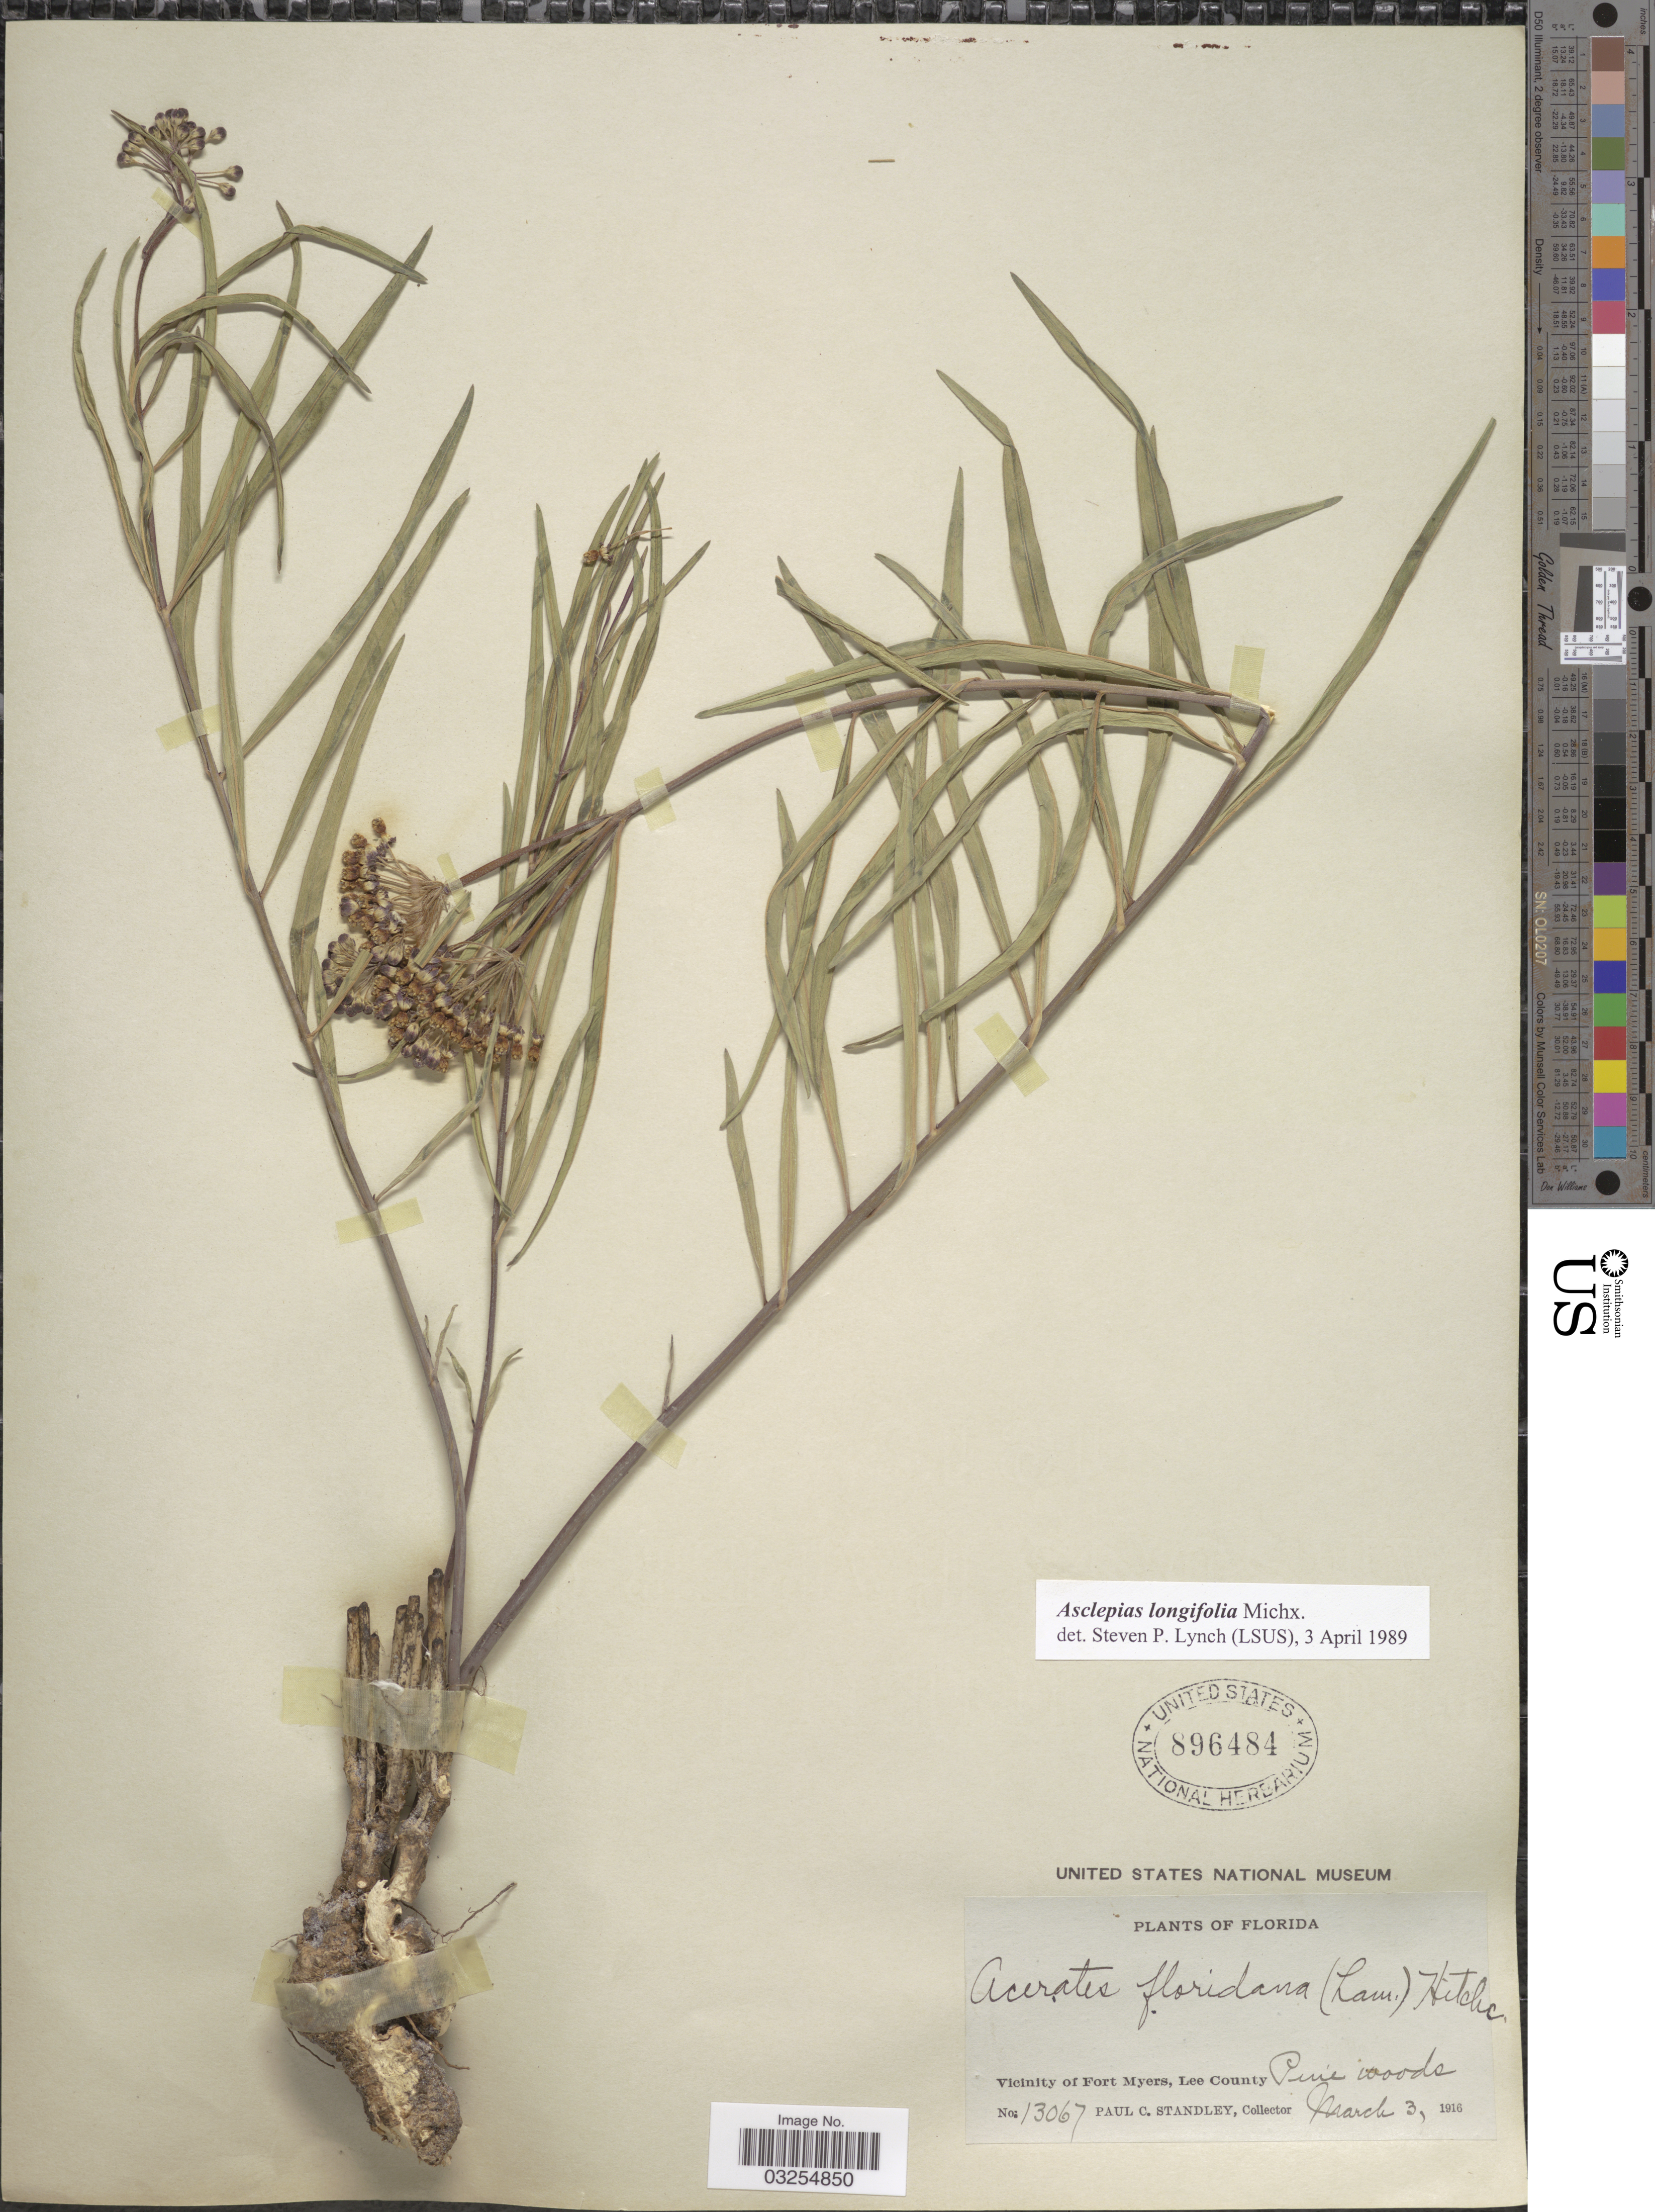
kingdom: Plantae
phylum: Tracheophyta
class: Magnoliopsida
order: Gentianales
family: Apocynaceae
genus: Asclepias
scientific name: Asclepias longifolia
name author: Michx.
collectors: P. C. Standley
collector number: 13067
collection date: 1916-03-03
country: United States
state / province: Florida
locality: Vicinity of Fort Myers, Lee County.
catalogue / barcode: US 896484